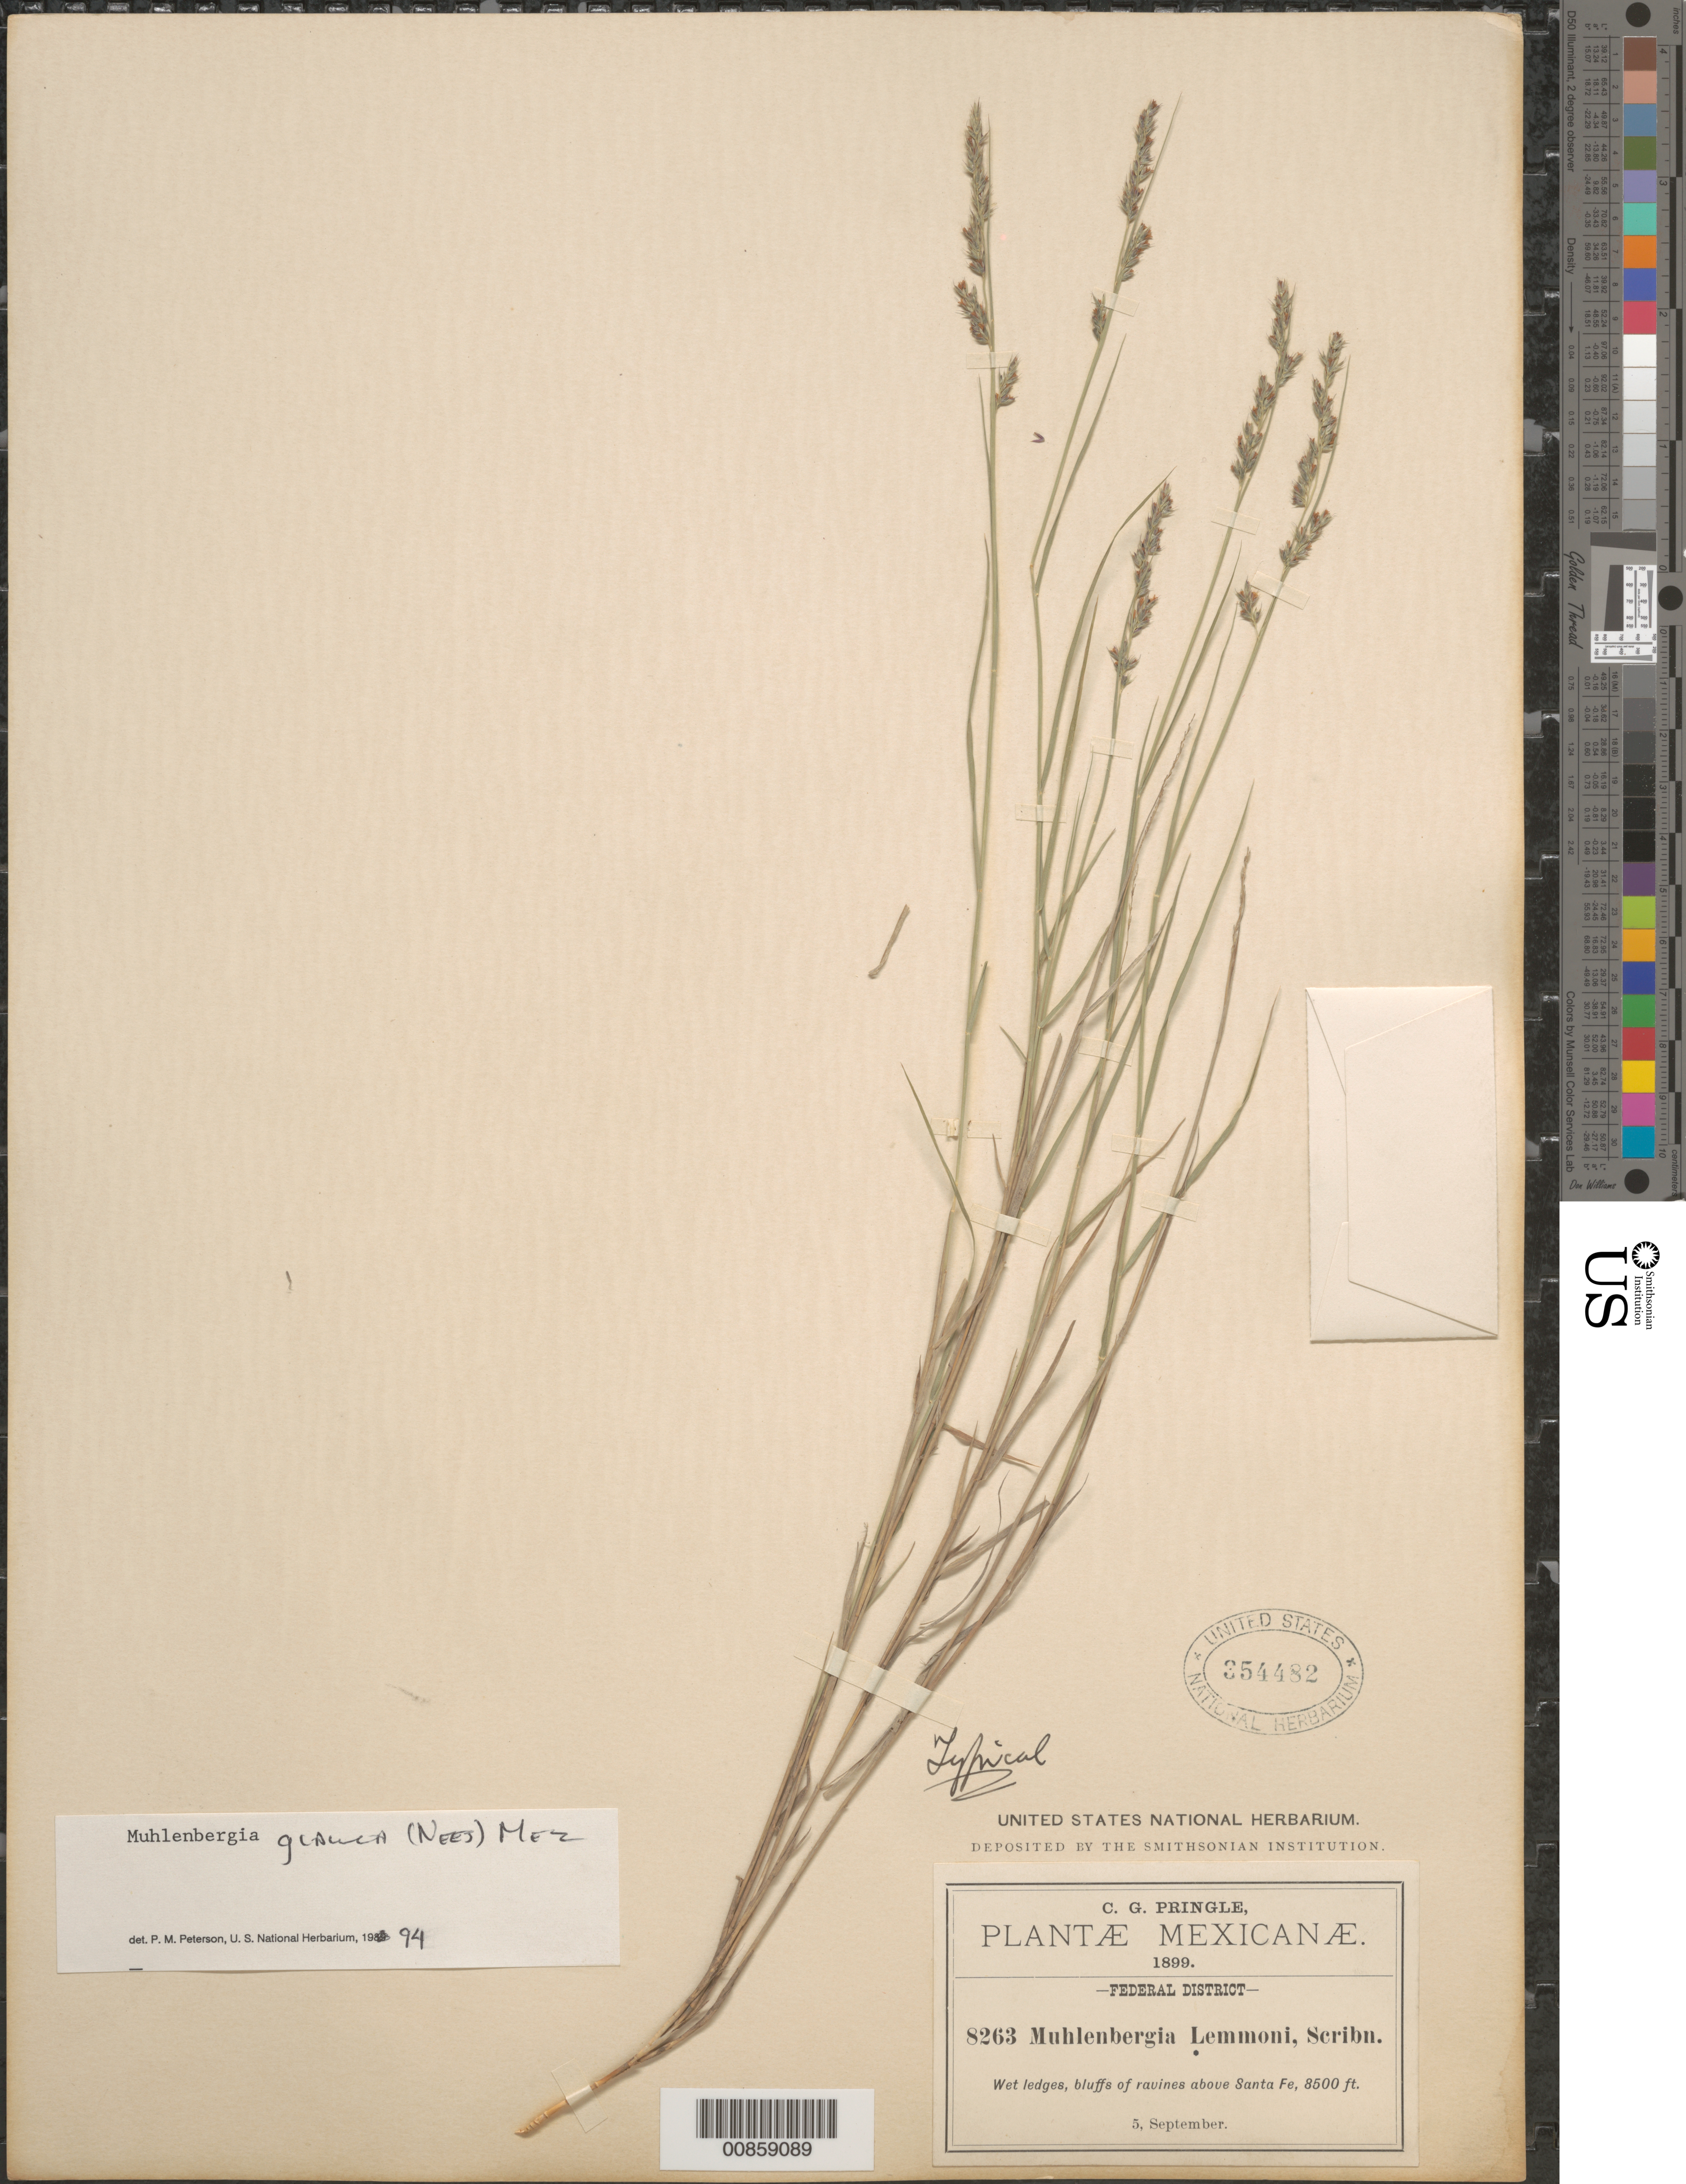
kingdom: Plantae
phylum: Tracheophyta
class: Liliopsida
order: Poales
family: Poaceae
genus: Muhlenbergia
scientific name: Muhlenbergia glauca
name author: (Nees) Mez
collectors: C. G. Pringle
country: Mexico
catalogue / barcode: US 354482